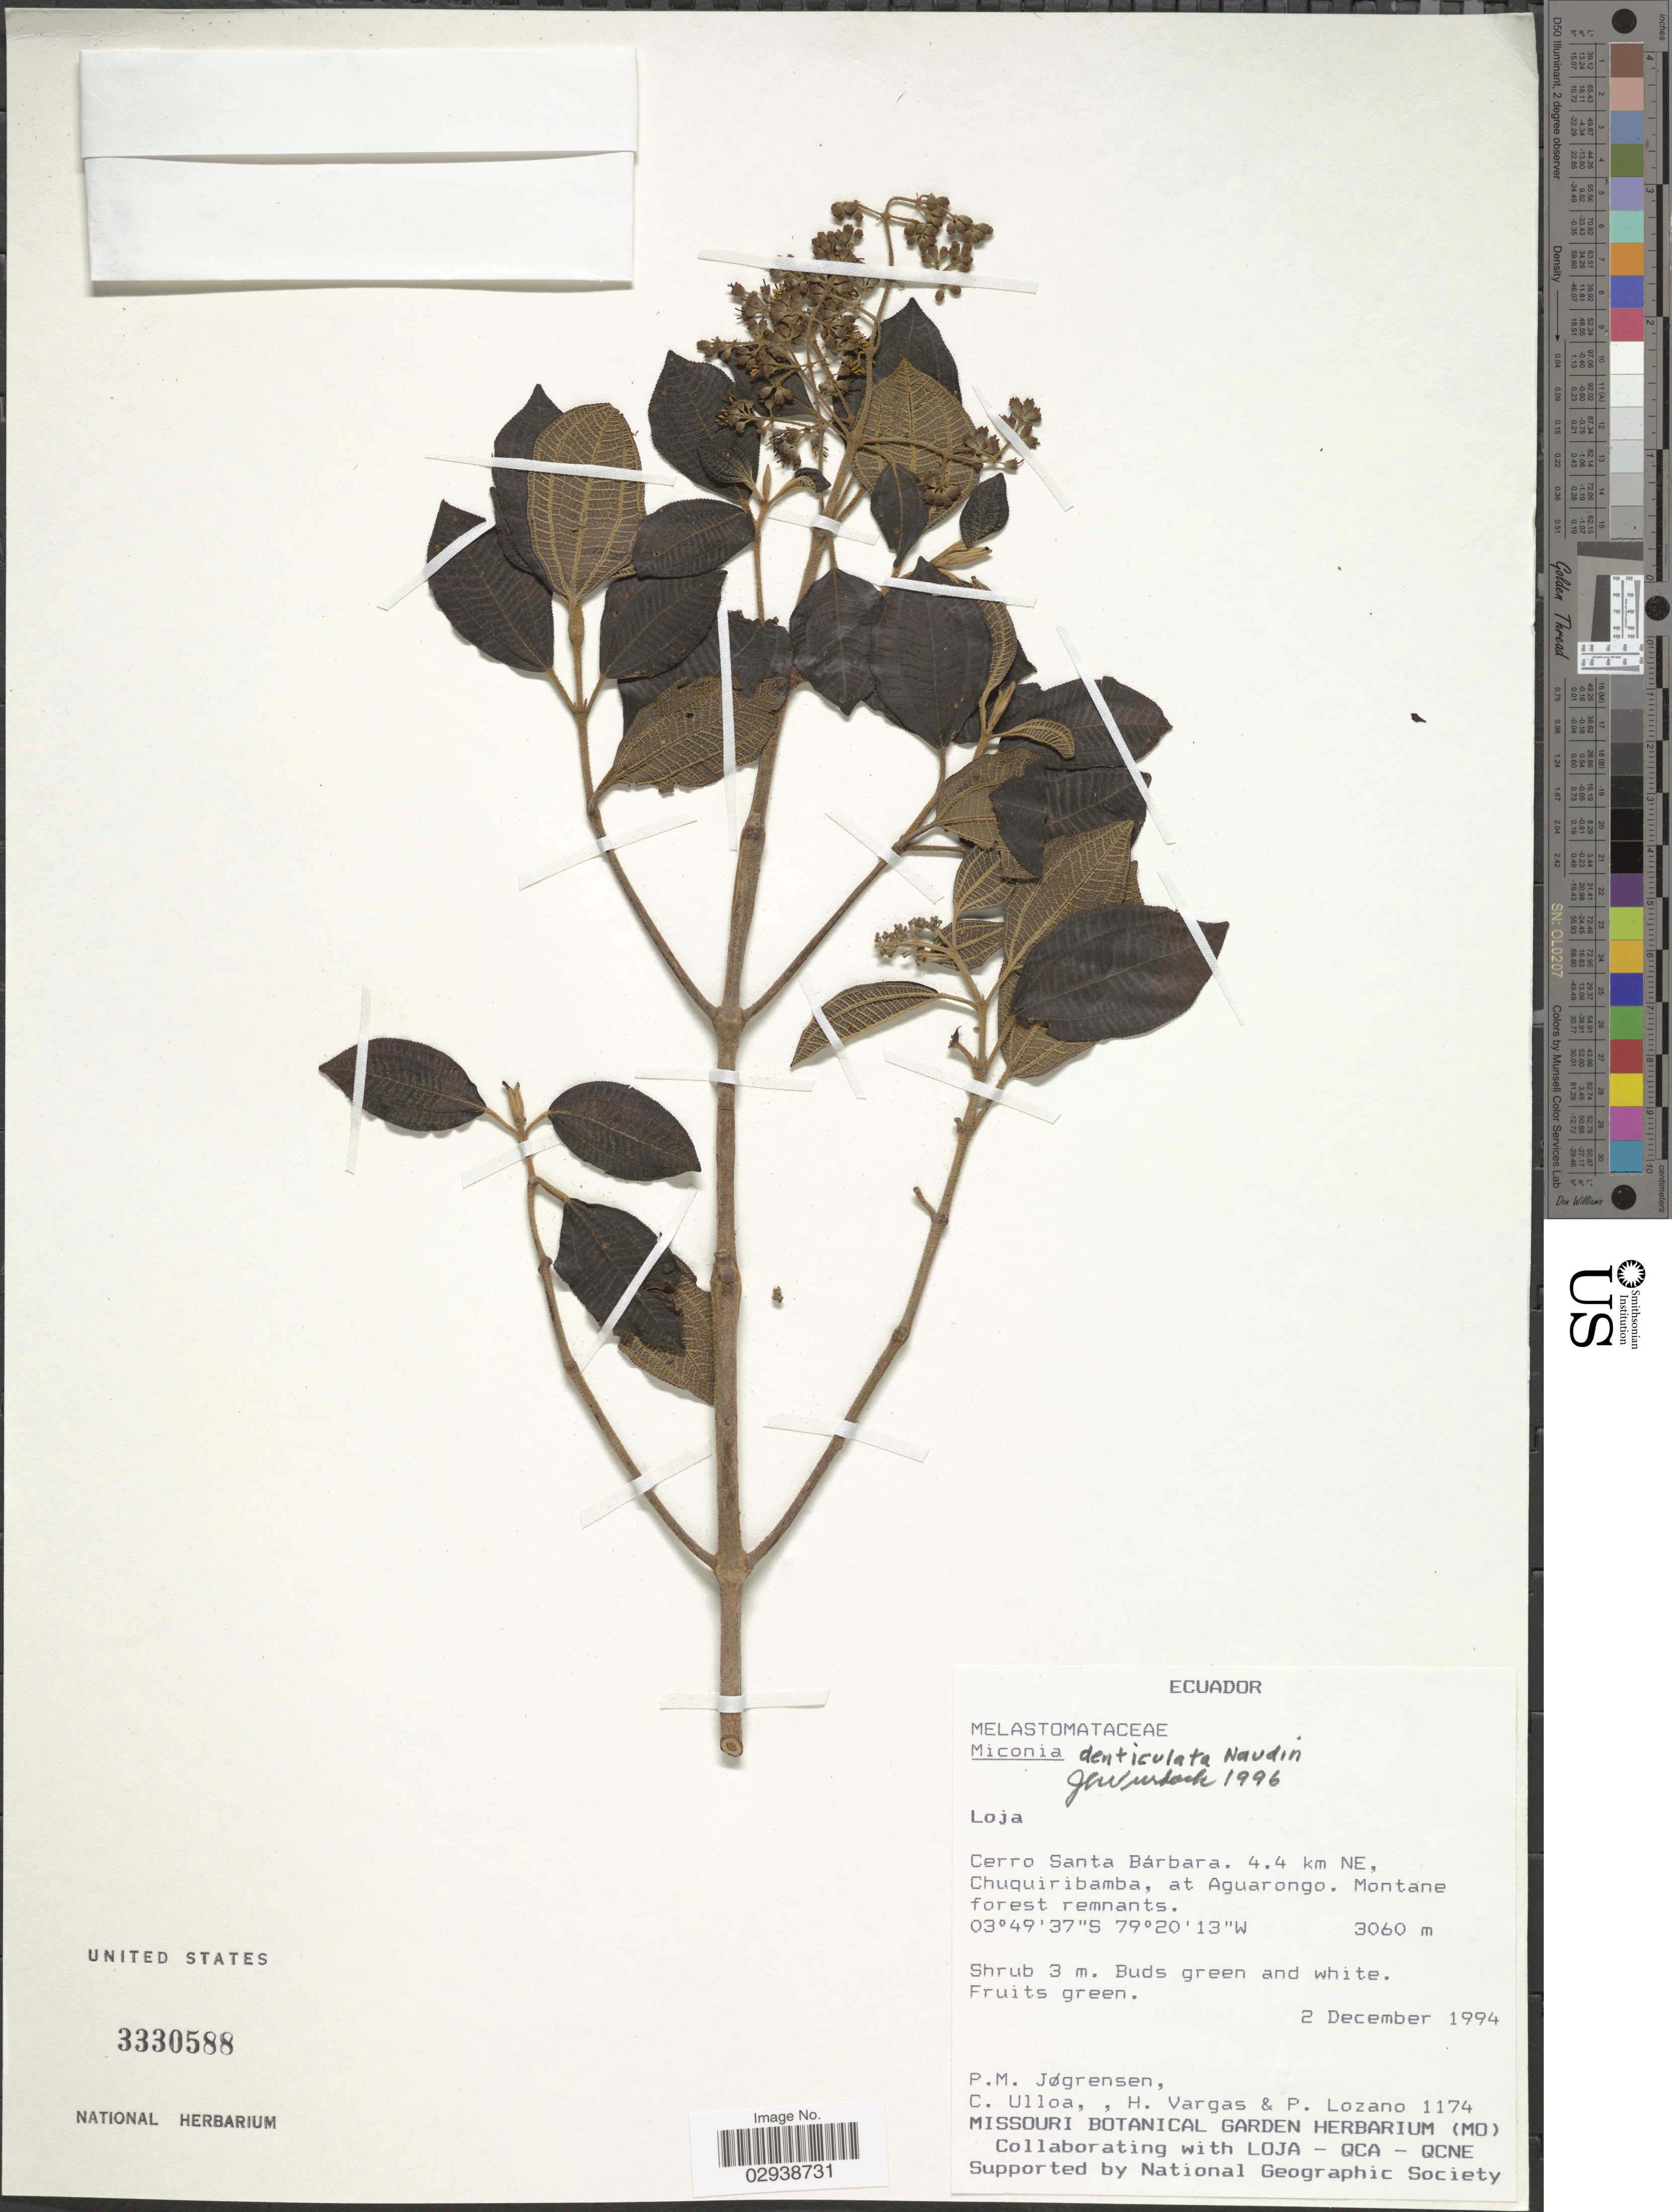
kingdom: Plantae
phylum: Tracheophyta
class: Magnoliopsida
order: Myrtales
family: Melastomataceae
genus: Miconia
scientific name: Miconia denticulata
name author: Naudin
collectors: P. Jøgrensen, C. Ulloa, H. Vargas & P. Lozano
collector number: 1174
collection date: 1994-12-02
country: Ecuador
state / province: Loja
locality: Cerro Santa Bárbara, 4.4 km NE, Chuquiribamba, at Aguarongo.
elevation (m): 3060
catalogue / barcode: US 3330588